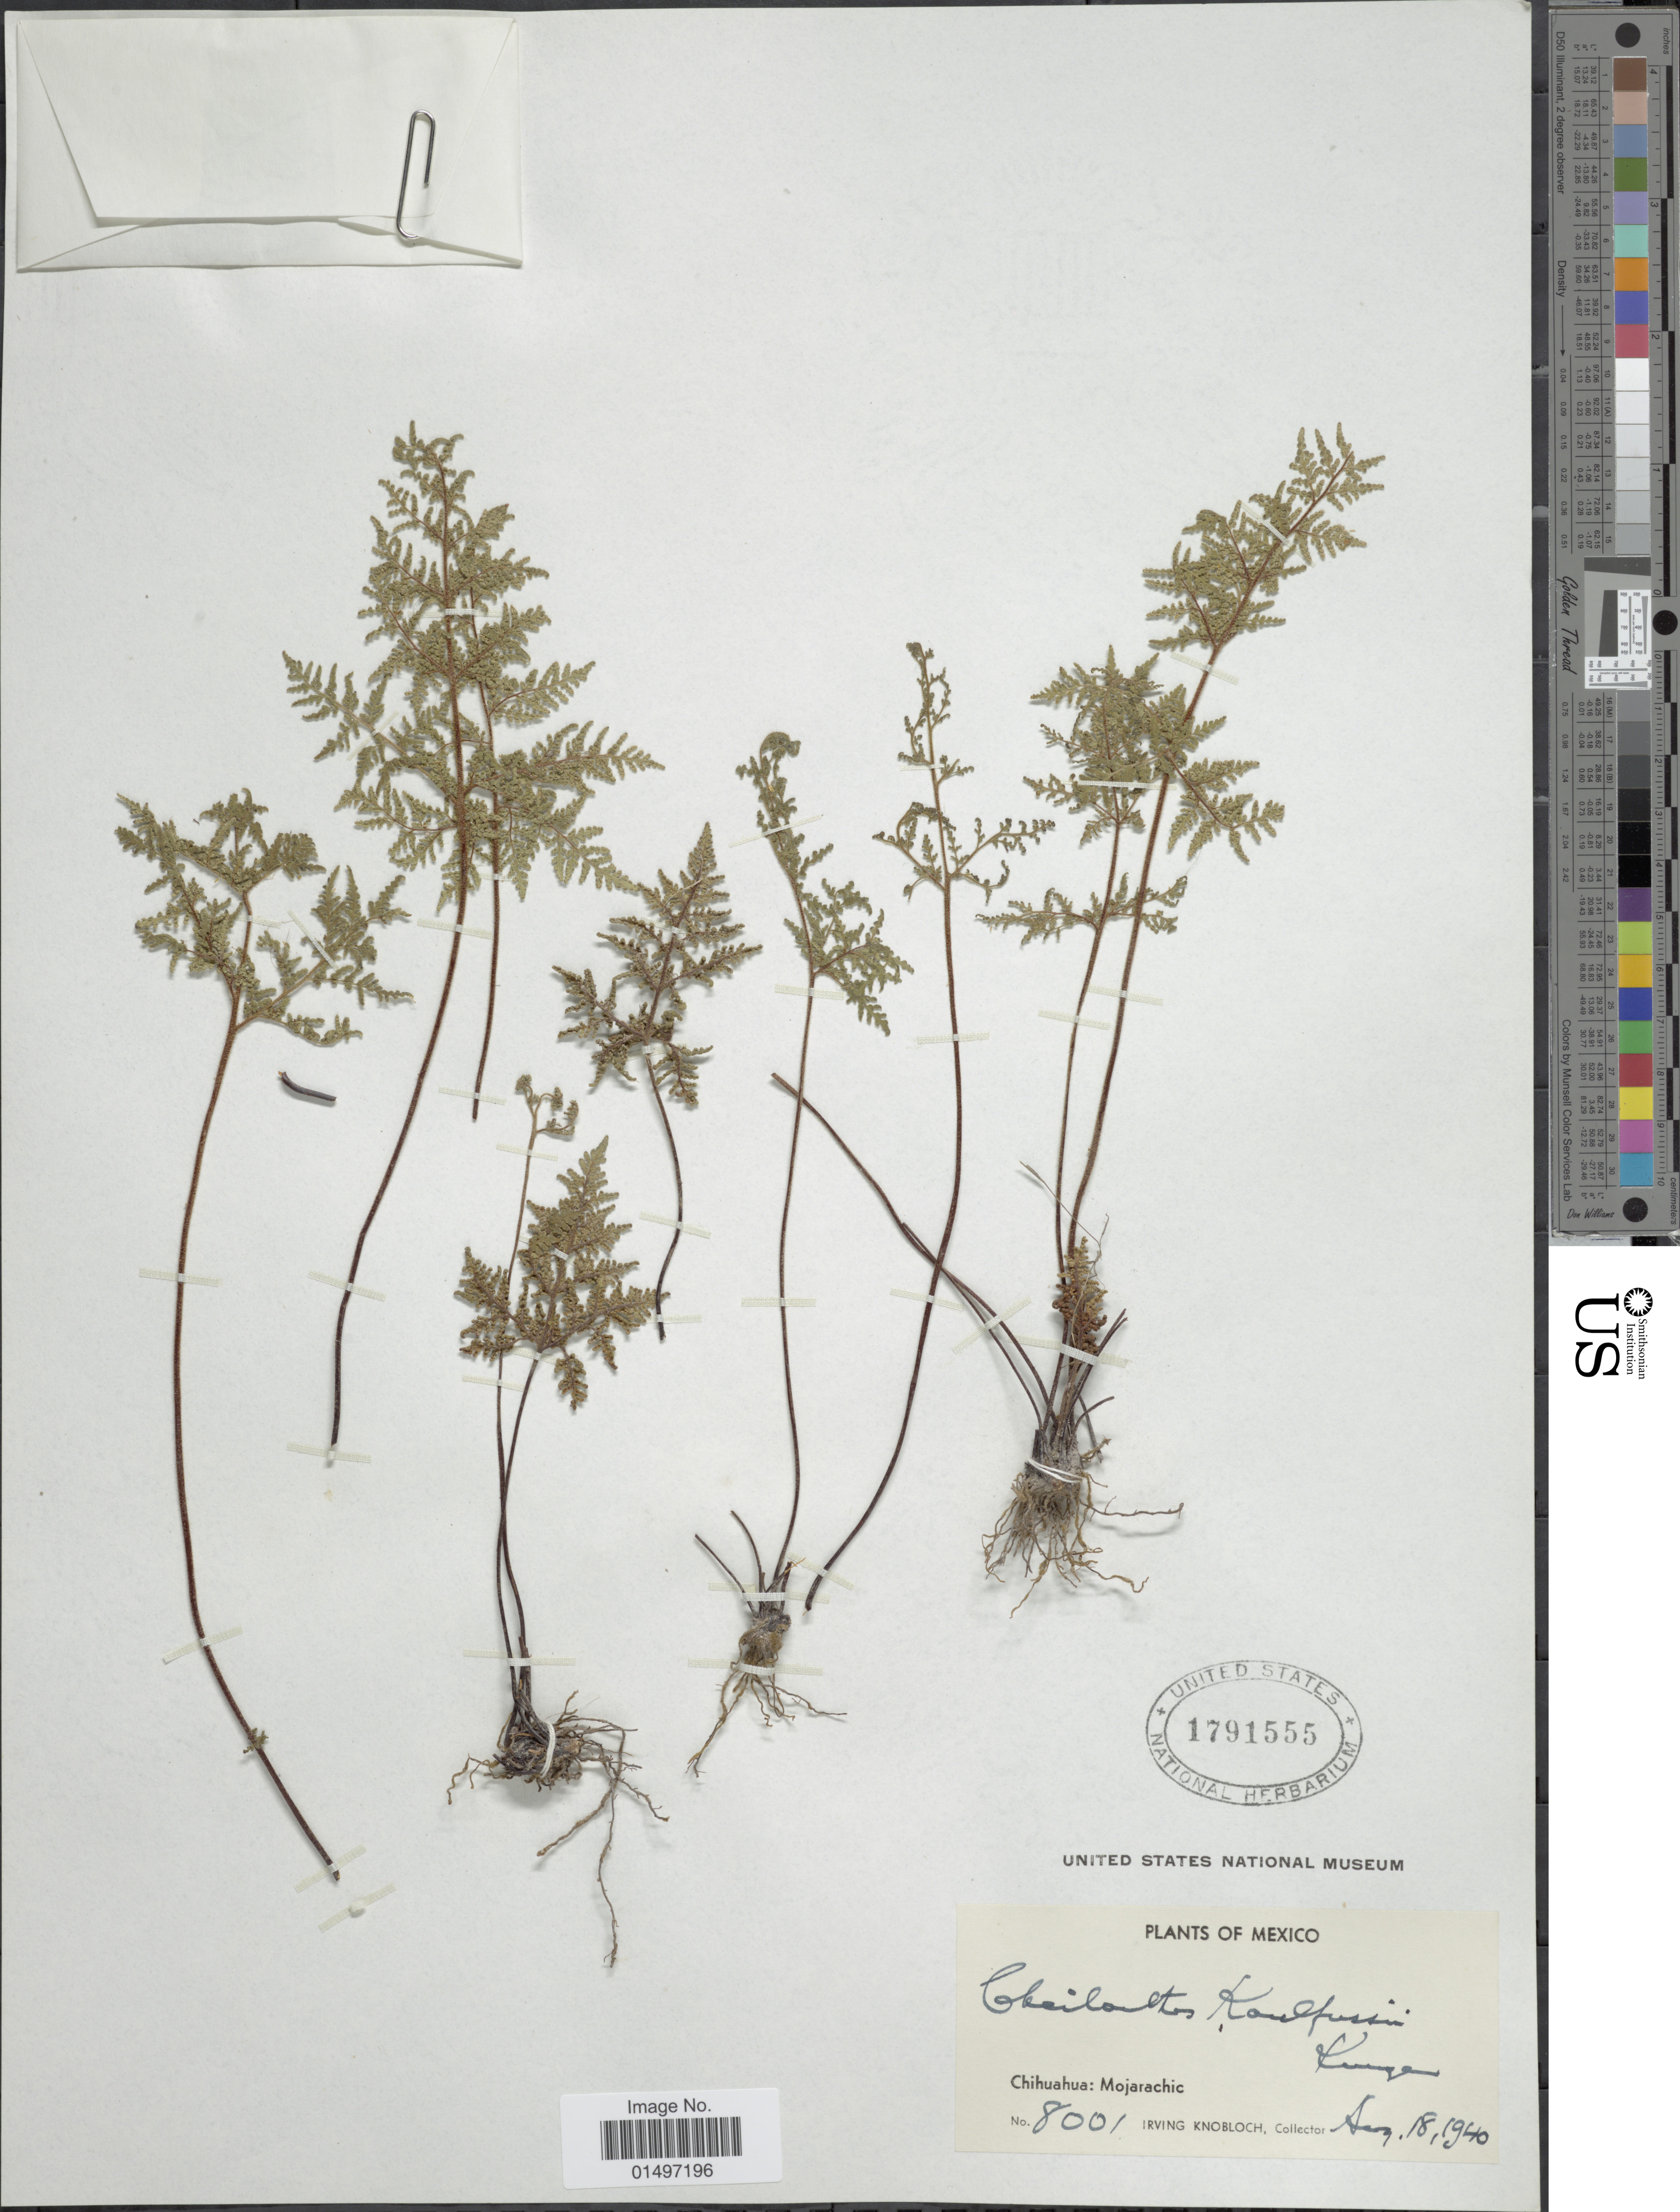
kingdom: Plantae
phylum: Tracheophyta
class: Polypodiopsida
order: Polypodiales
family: Pteridaceae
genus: Gaga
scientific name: Gaga kaulfussii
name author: (Kunze) Fay W. Li & Windham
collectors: I. W. Knobloch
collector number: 8001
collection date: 1940-08-18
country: Mexico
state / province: Chihuahua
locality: Mexico, Mojarachic.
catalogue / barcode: US 1791555